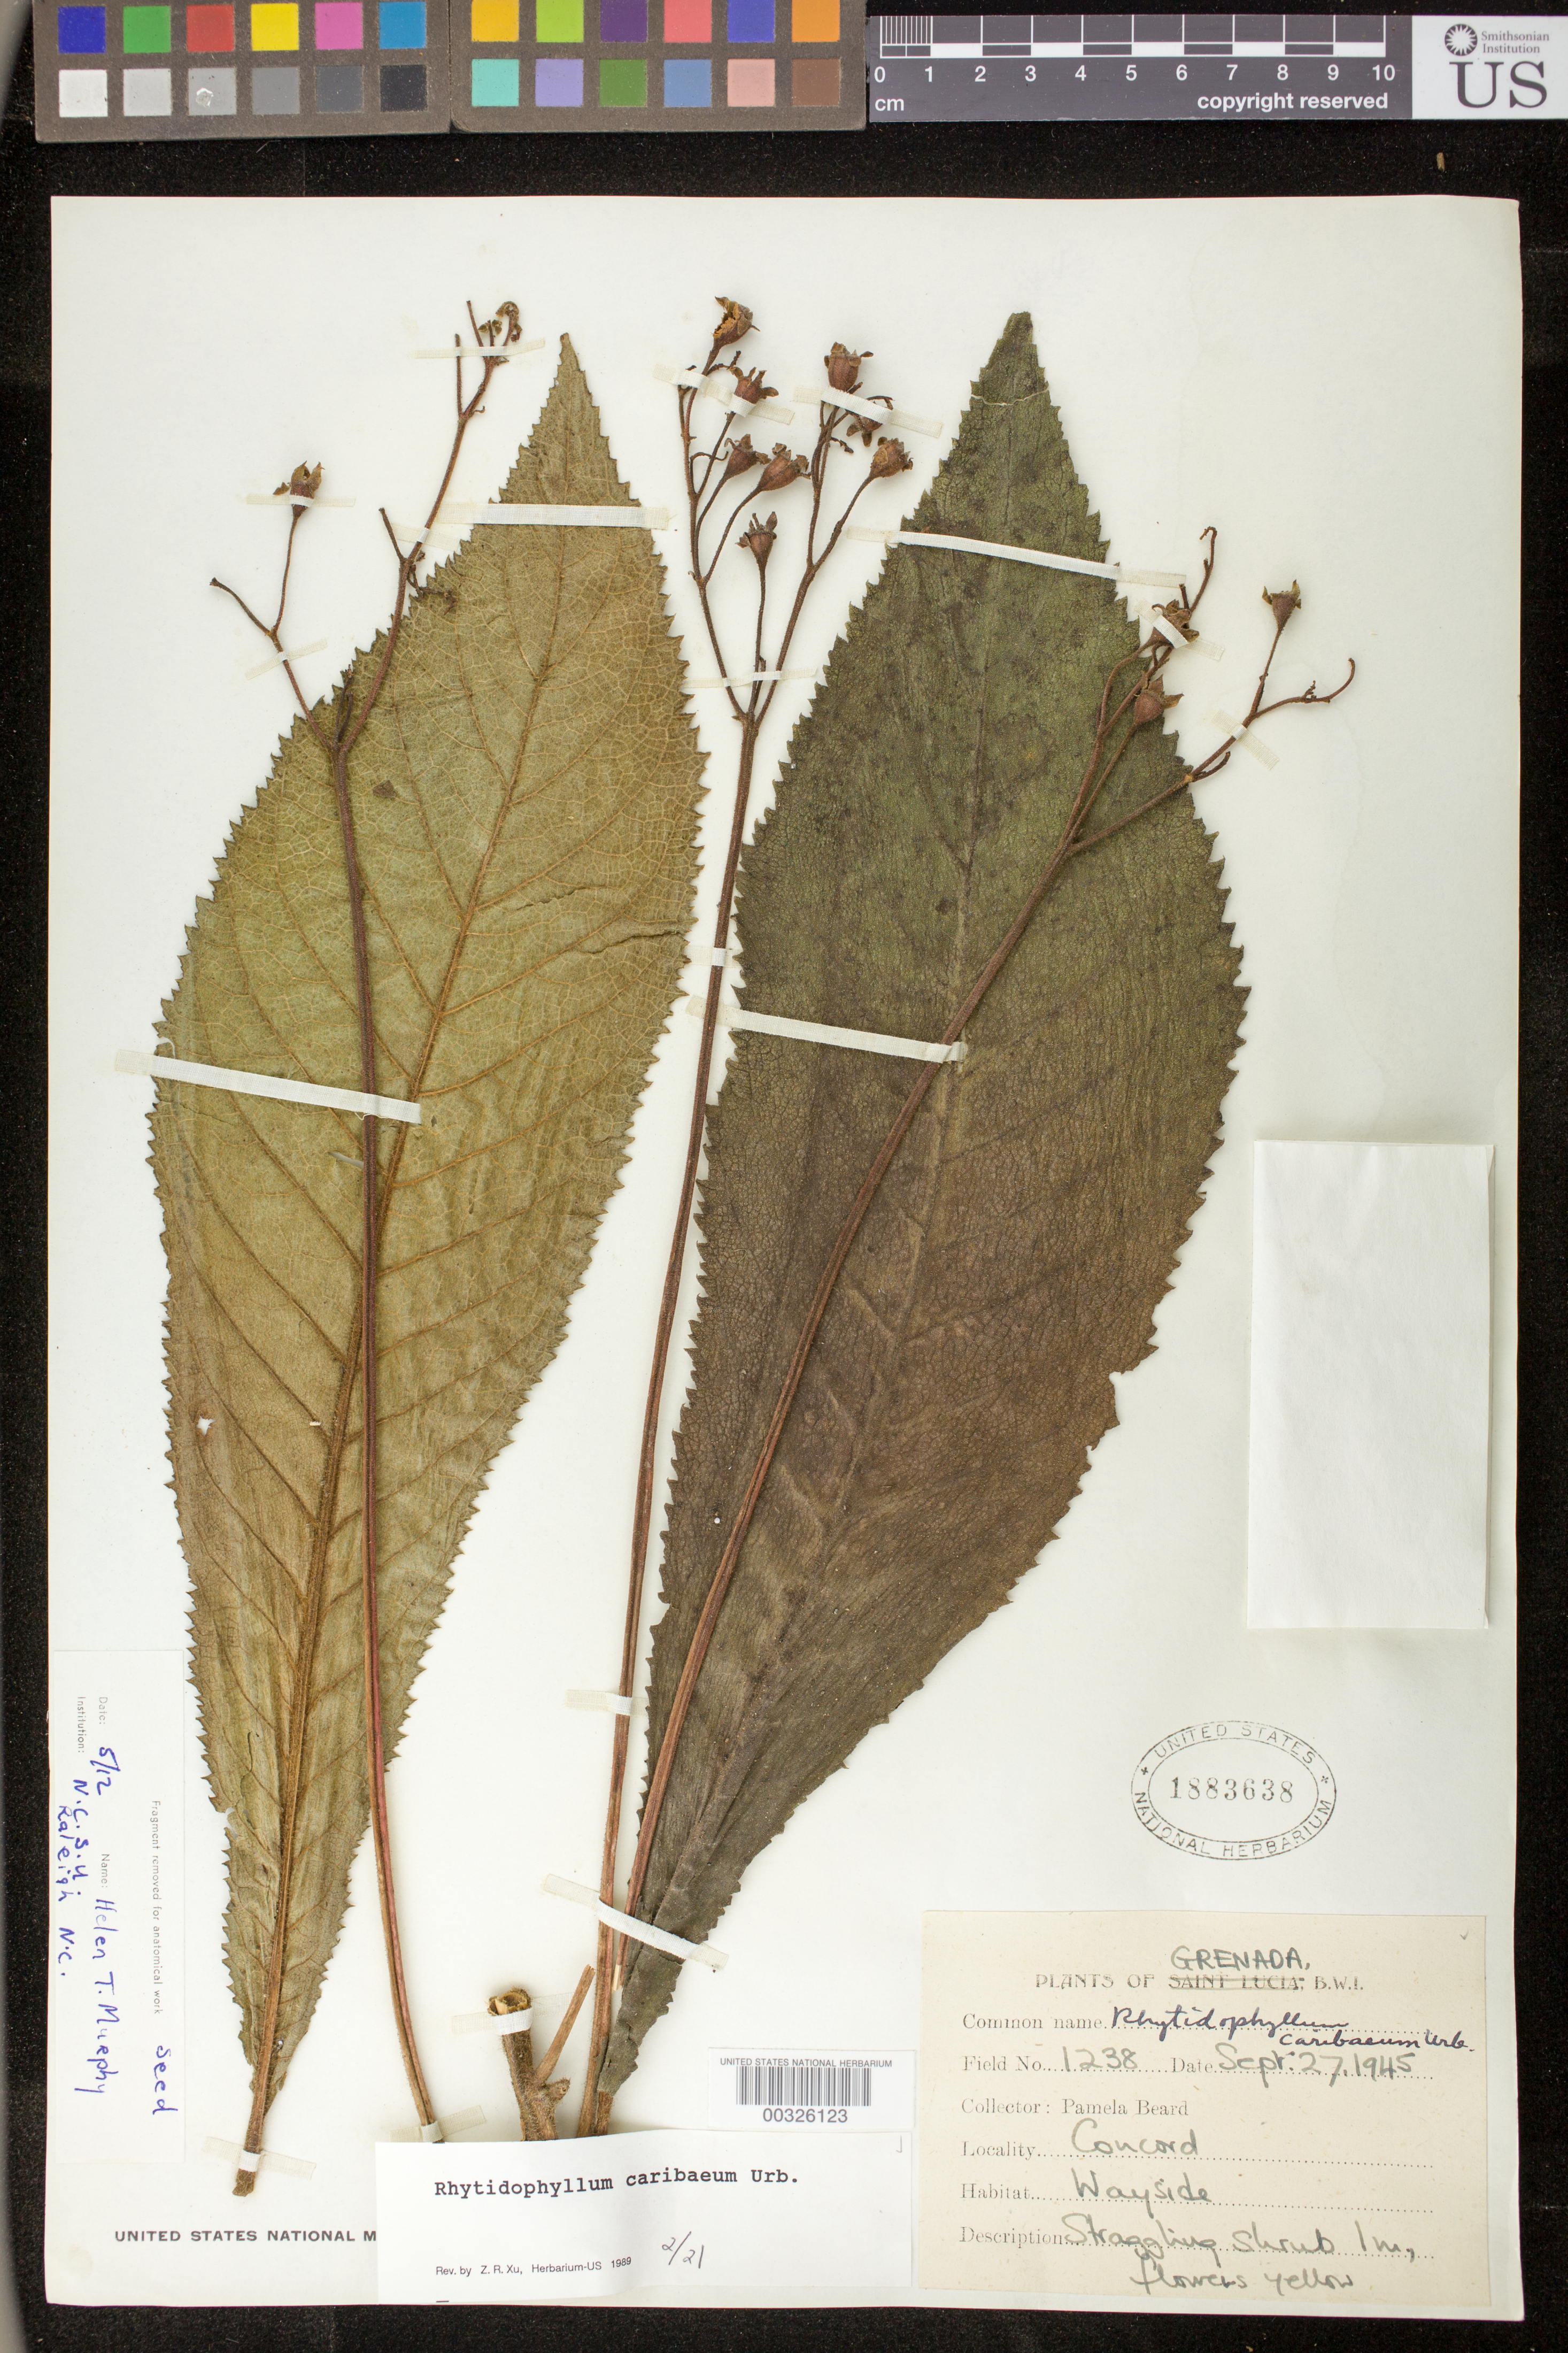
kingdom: Plantae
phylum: Tracheophyta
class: Magnoliopsida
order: Lamiales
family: Gesneriaceae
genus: Rhytidophyllum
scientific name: Rhytidophyllum caribaeum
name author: Urb.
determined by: Skog, Laurence E.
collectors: P. Beard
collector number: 1238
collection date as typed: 27 Sep 1945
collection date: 1945-09-27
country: Grenada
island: Grenada I.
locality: Concord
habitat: Wayside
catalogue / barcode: US 1883638